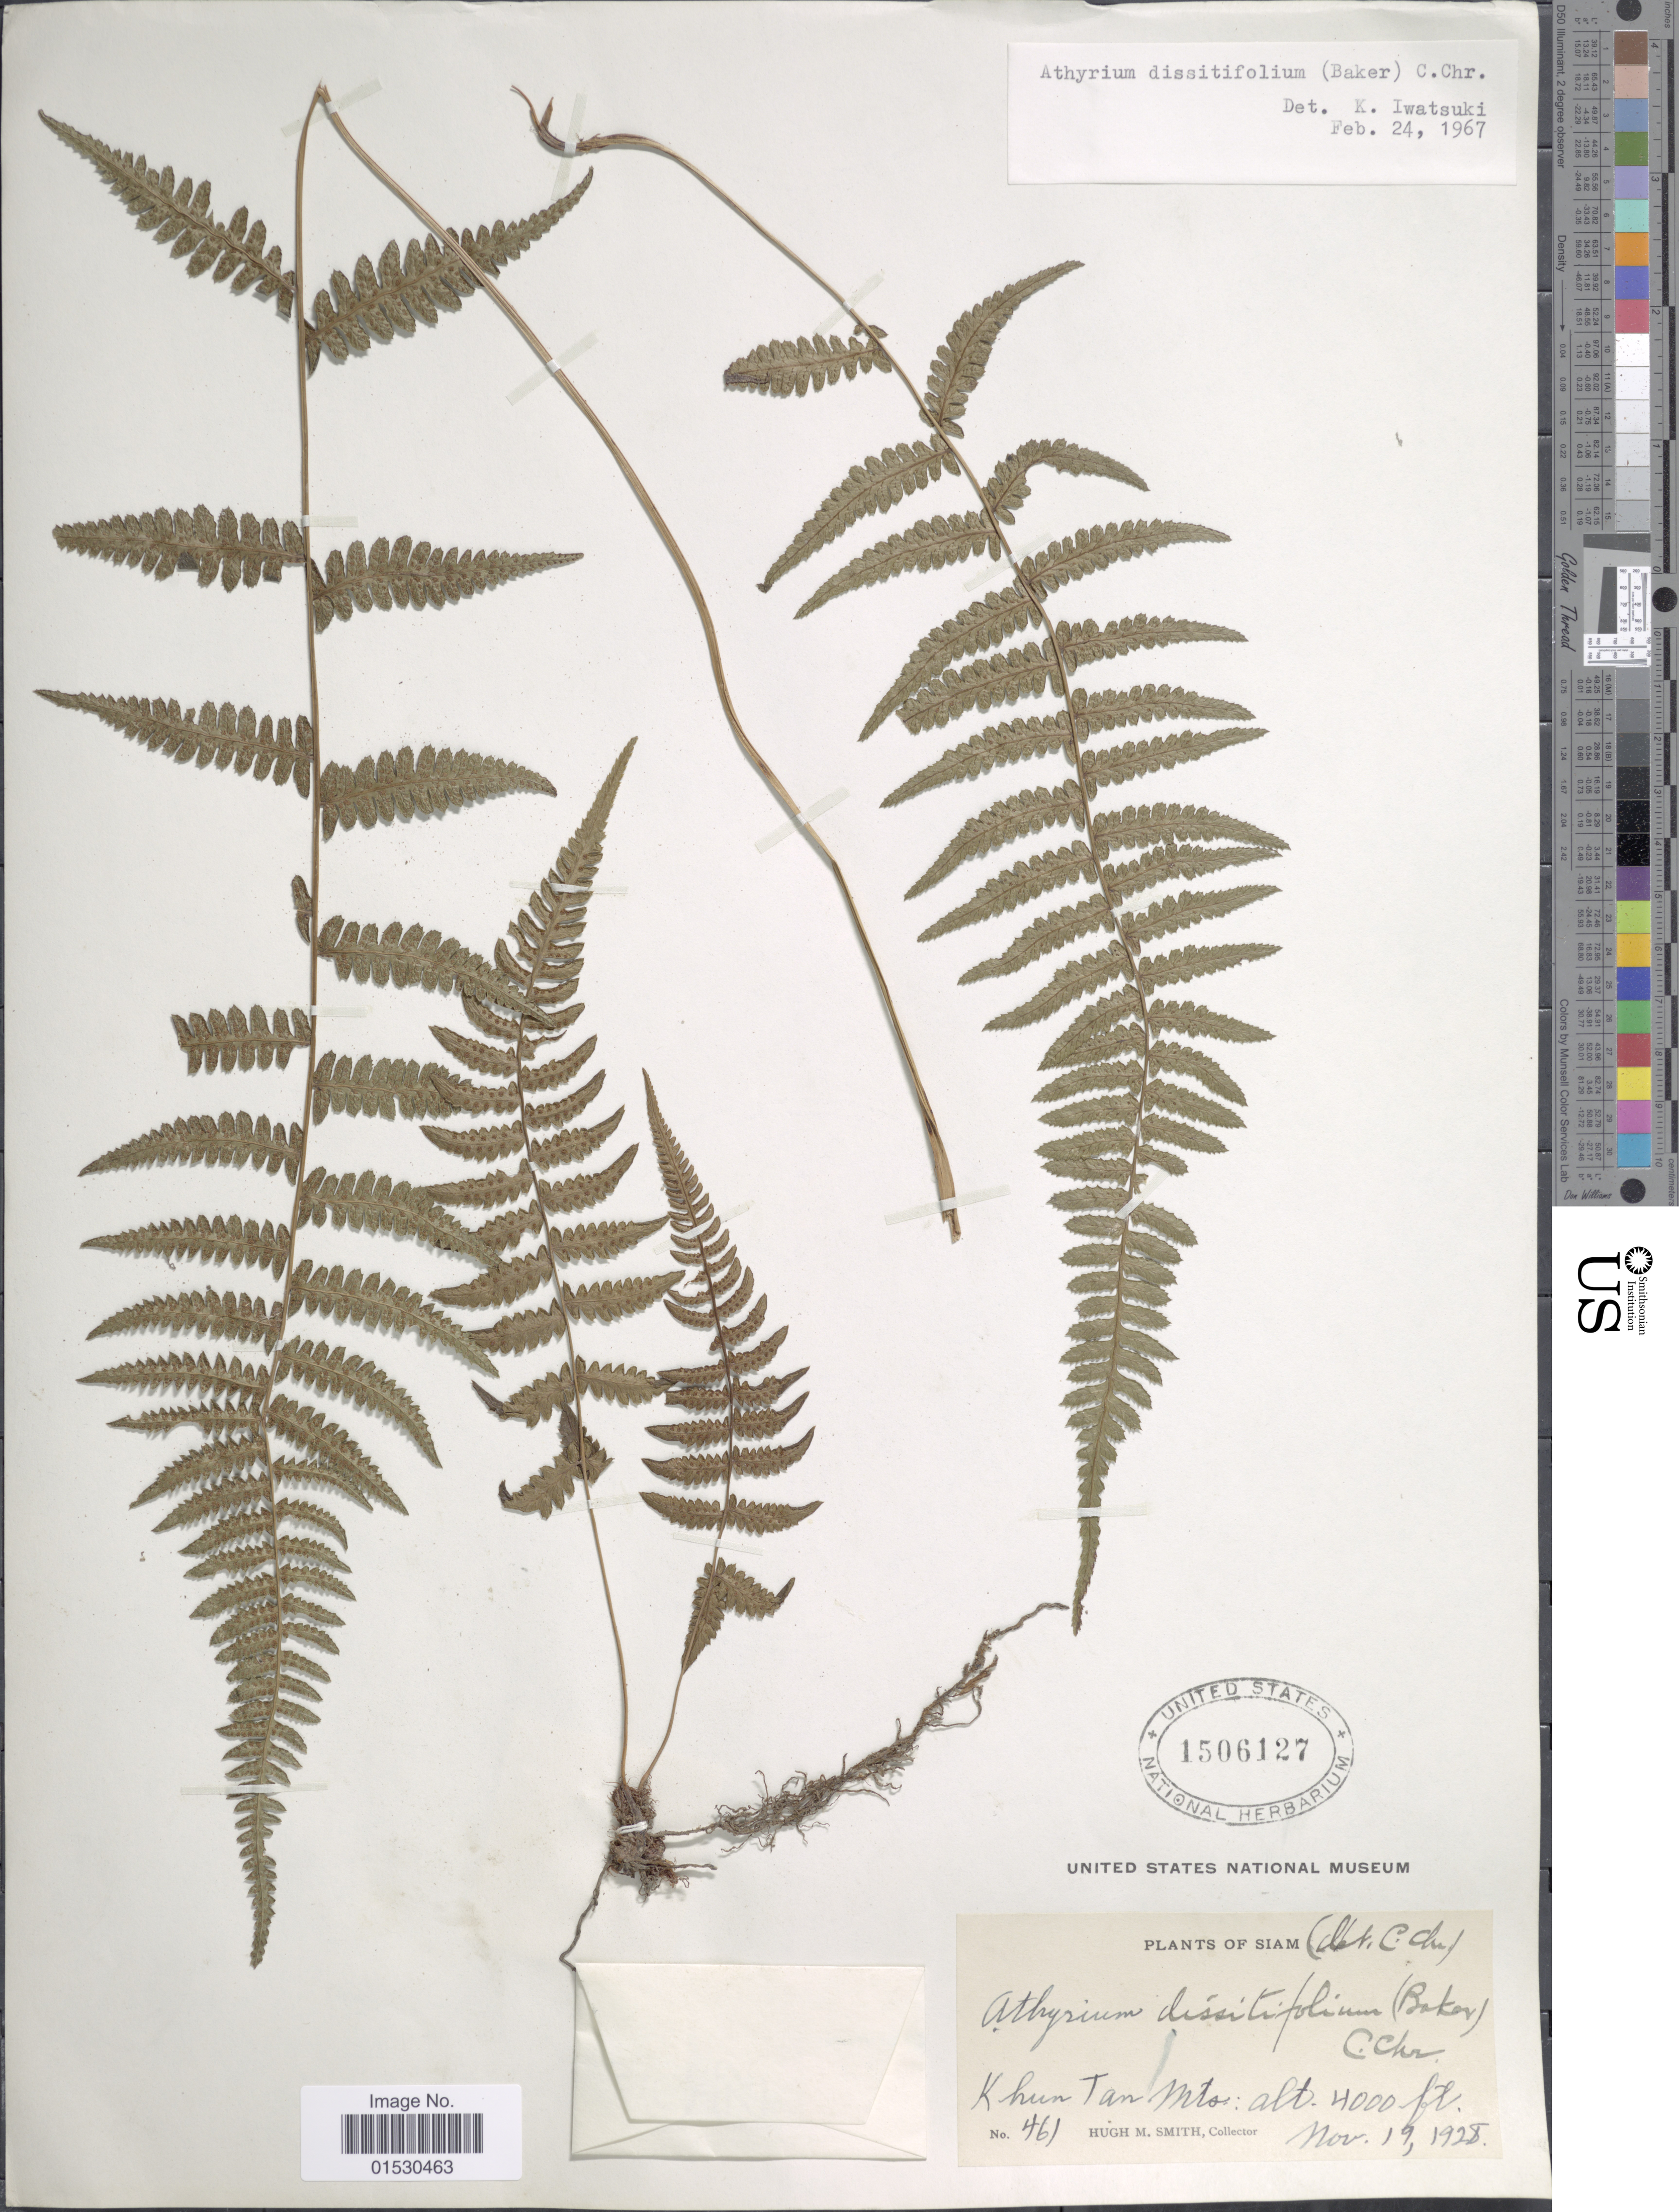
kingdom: Plantae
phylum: Tracheophyta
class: Polypodiopsida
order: Polypodiales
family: Athyriaceae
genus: Athyrium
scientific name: Athyrium dissitifolium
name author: (Baker) C. Chr.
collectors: H. M. Smith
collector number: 461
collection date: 1928-11-19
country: Thailand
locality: Siam, Khun Tan Mts.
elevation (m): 1219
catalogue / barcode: US 1506127